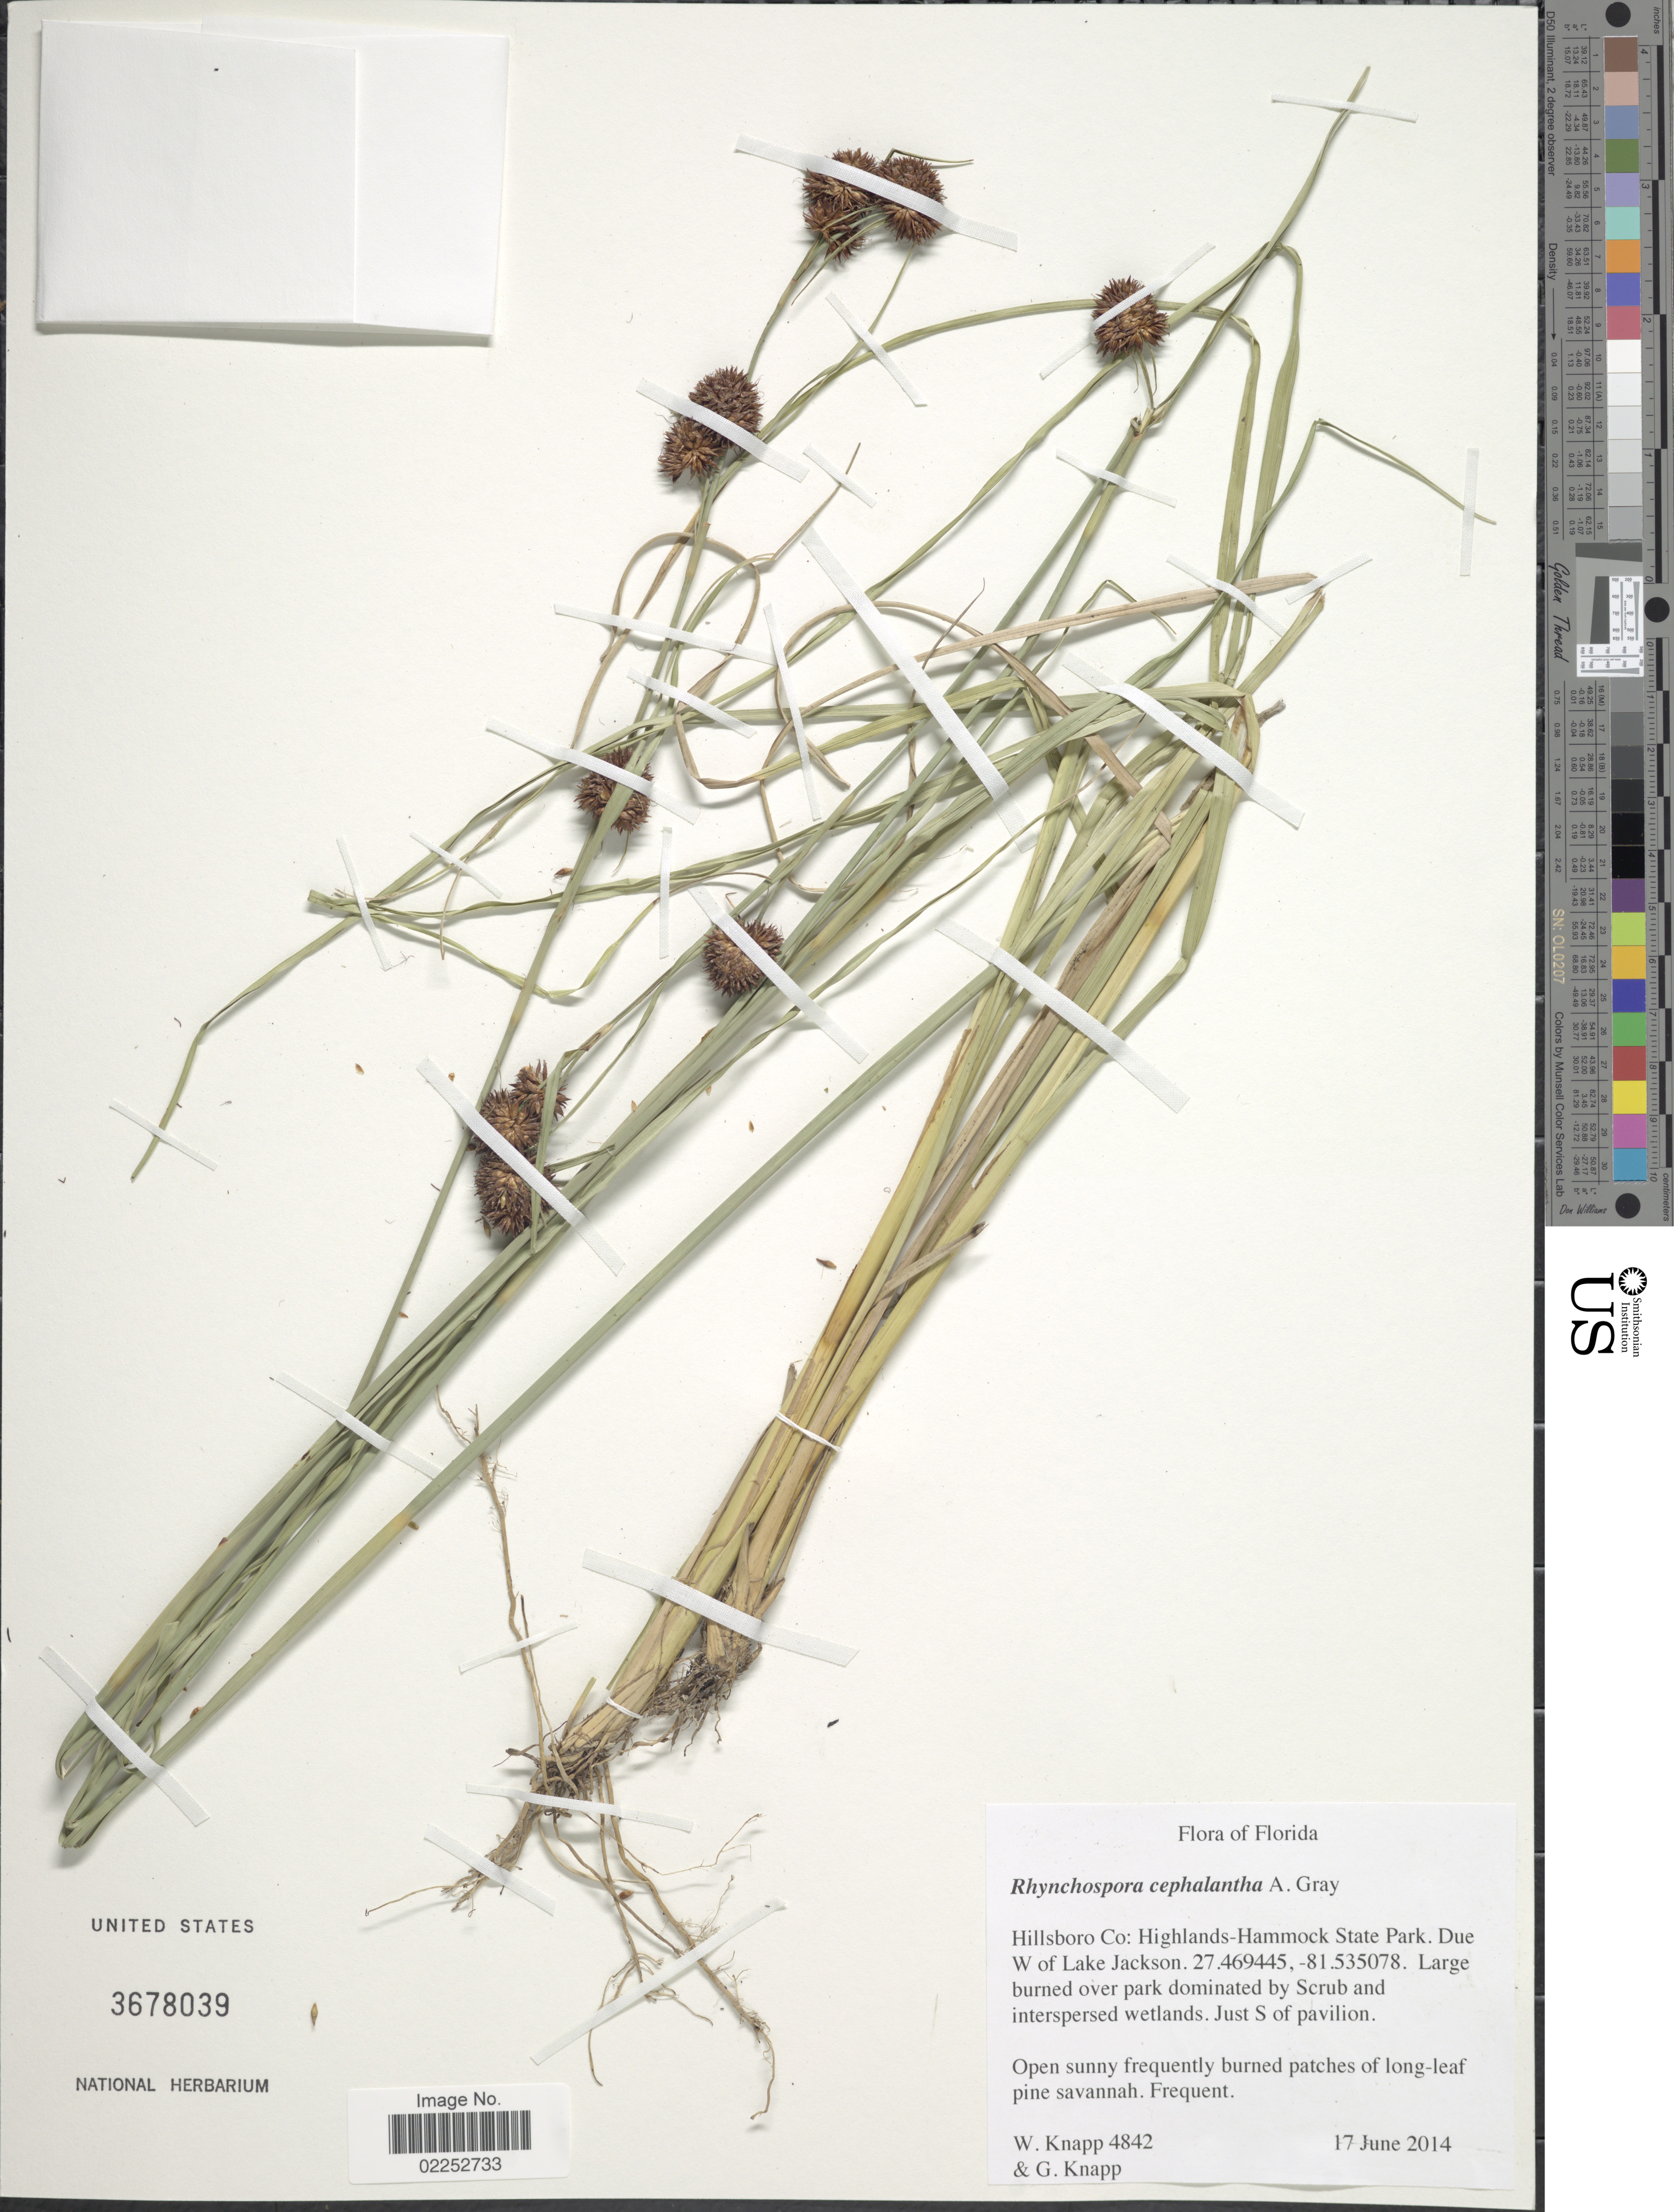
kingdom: Plantae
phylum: Tracheophyta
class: Liliopsida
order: Poales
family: Cyperaceae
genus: Rhynchospora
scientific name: Rhynchospora cephalantha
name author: A. Gray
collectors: W. Knapp & G. Knapp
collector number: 4842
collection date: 2014-06-17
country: United States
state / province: Florida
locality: Hillsboro Co: Highlands-Hammock State Park. Due W of Lake Jackson. Just S of pavilion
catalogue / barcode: US 3678039